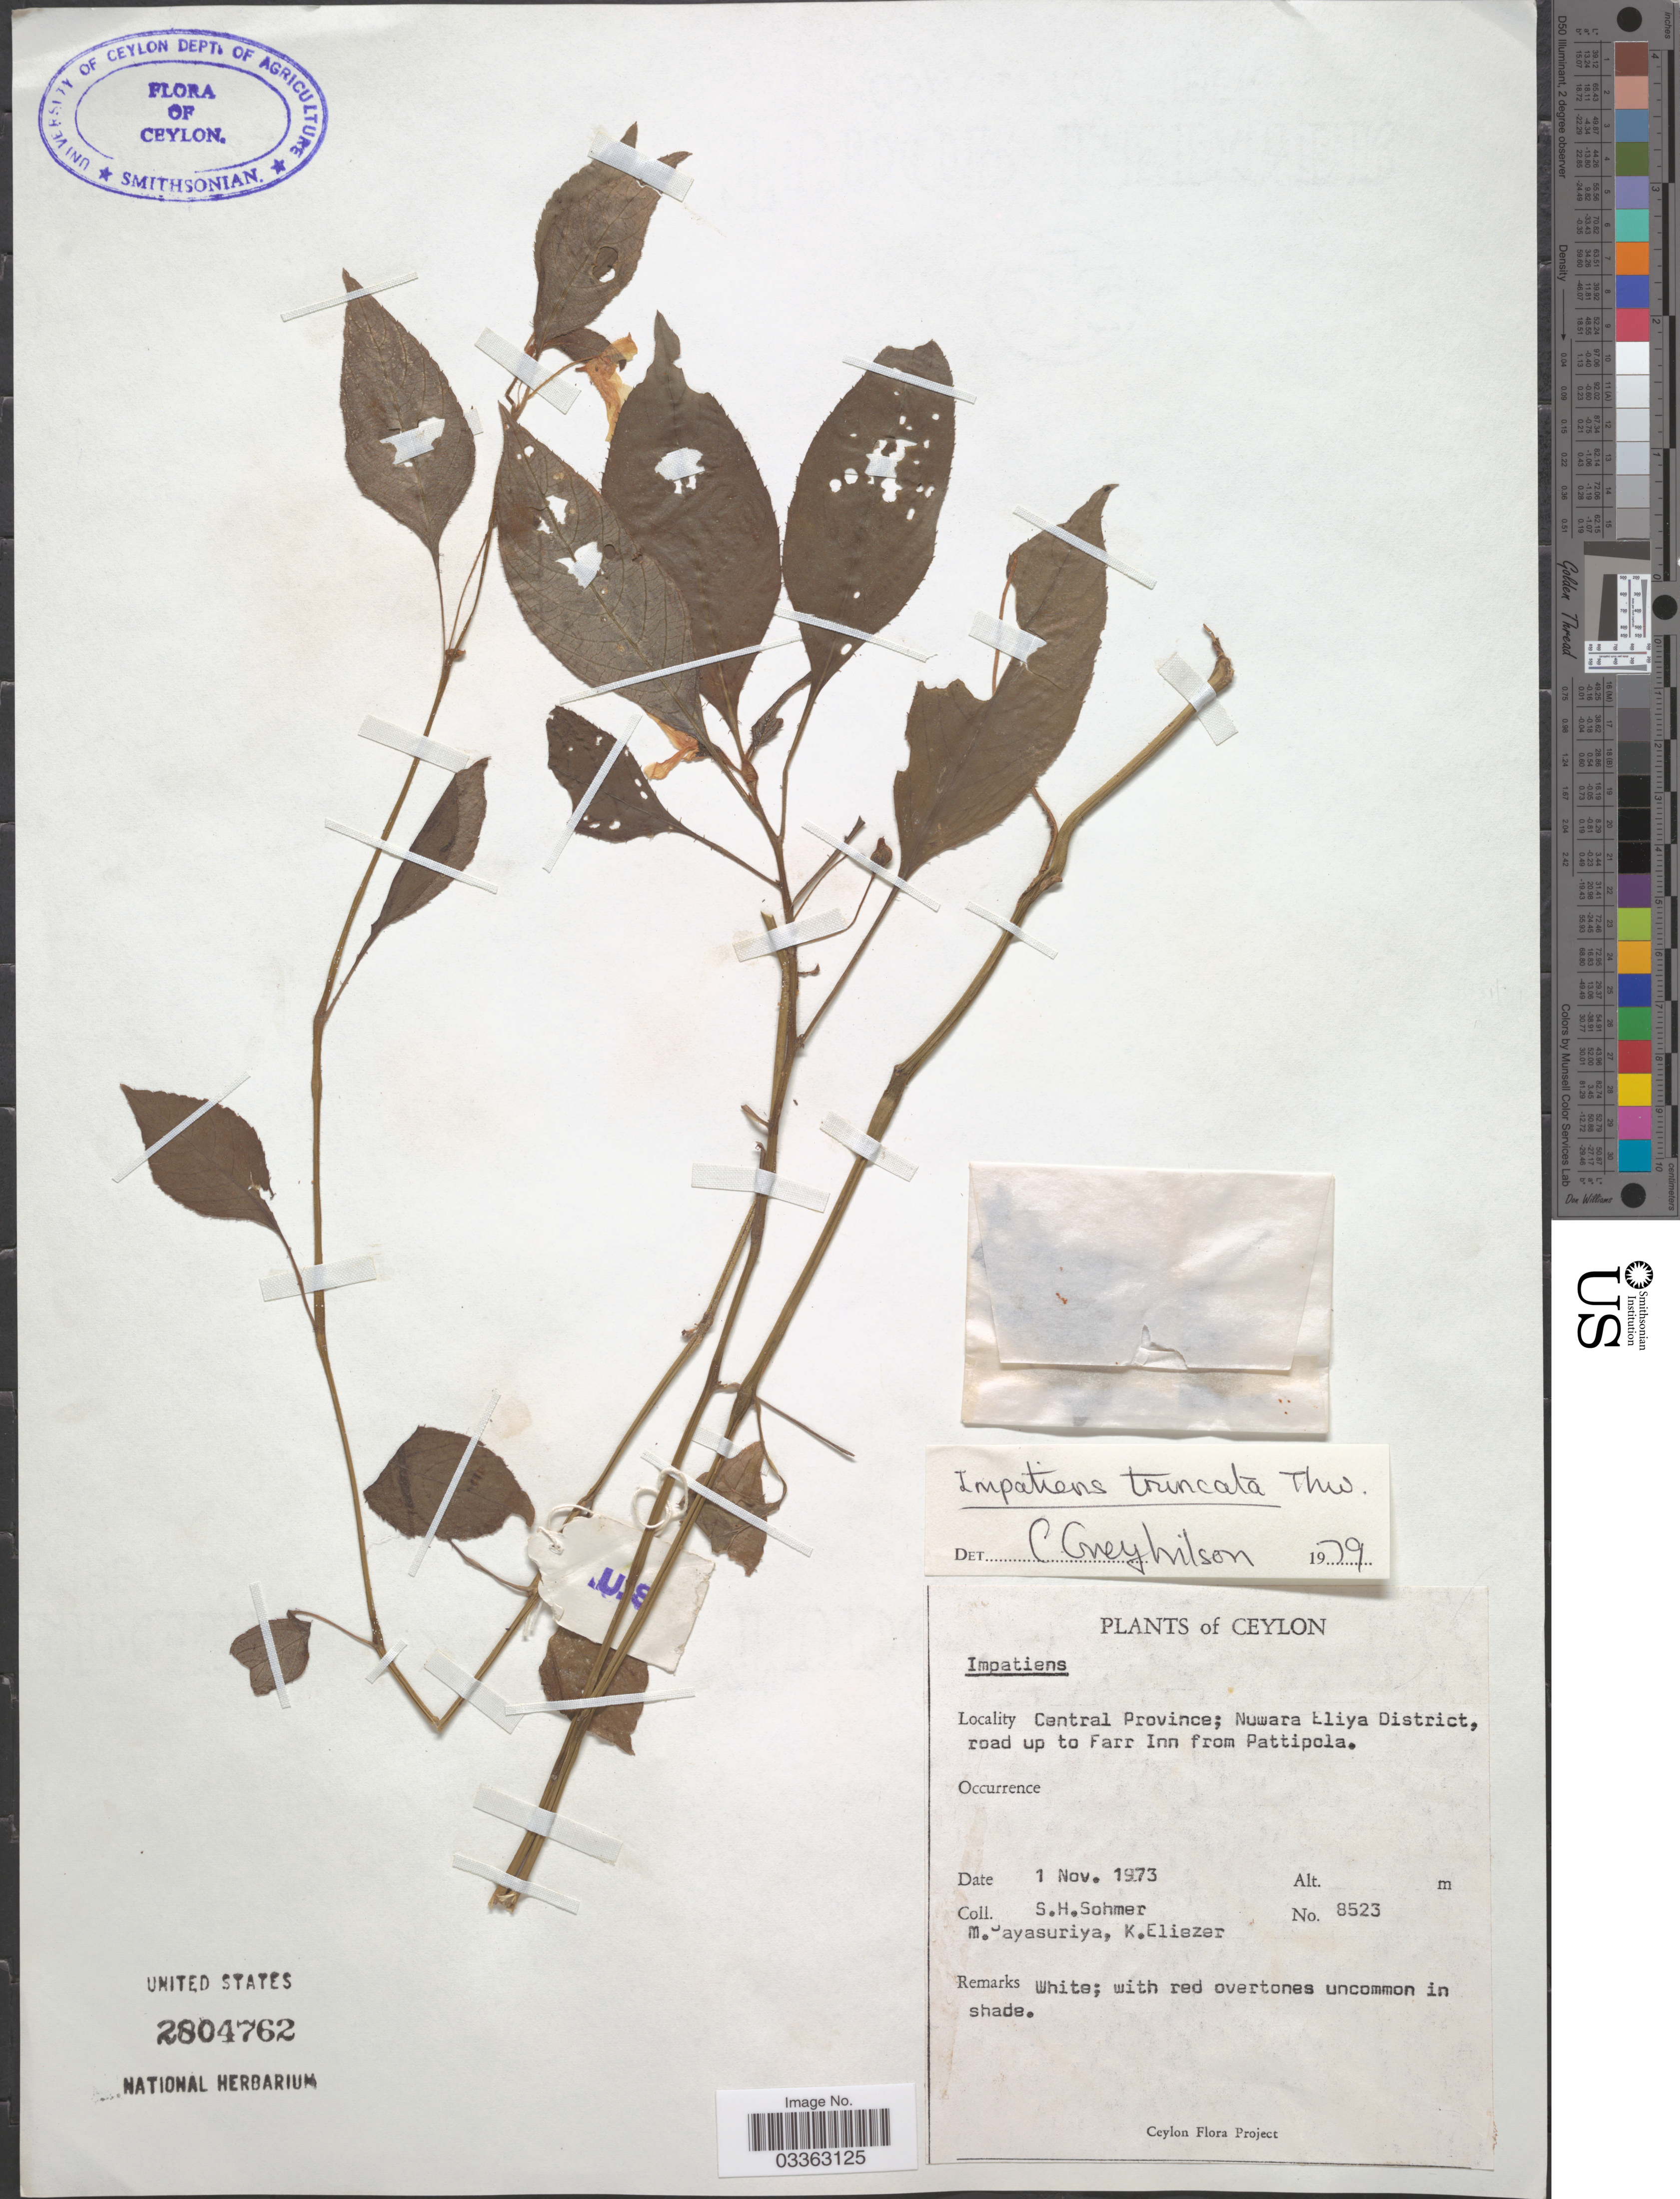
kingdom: Plantae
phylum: Tracheophyta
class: Magnoliopsida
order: Ericales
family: Balsaminaceae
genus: Impatiens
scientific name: Impatiens truncata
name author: Thwaites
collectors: S. H. Sohmer, M. Jayasuriya & K. Eliezer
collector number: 8523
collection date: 1973-11-01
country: Sri Lanka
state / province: Central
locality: Ceylon, Nuwara Eliya District, road up to Farr Inn from Pattipola.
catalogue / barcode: US 2804762